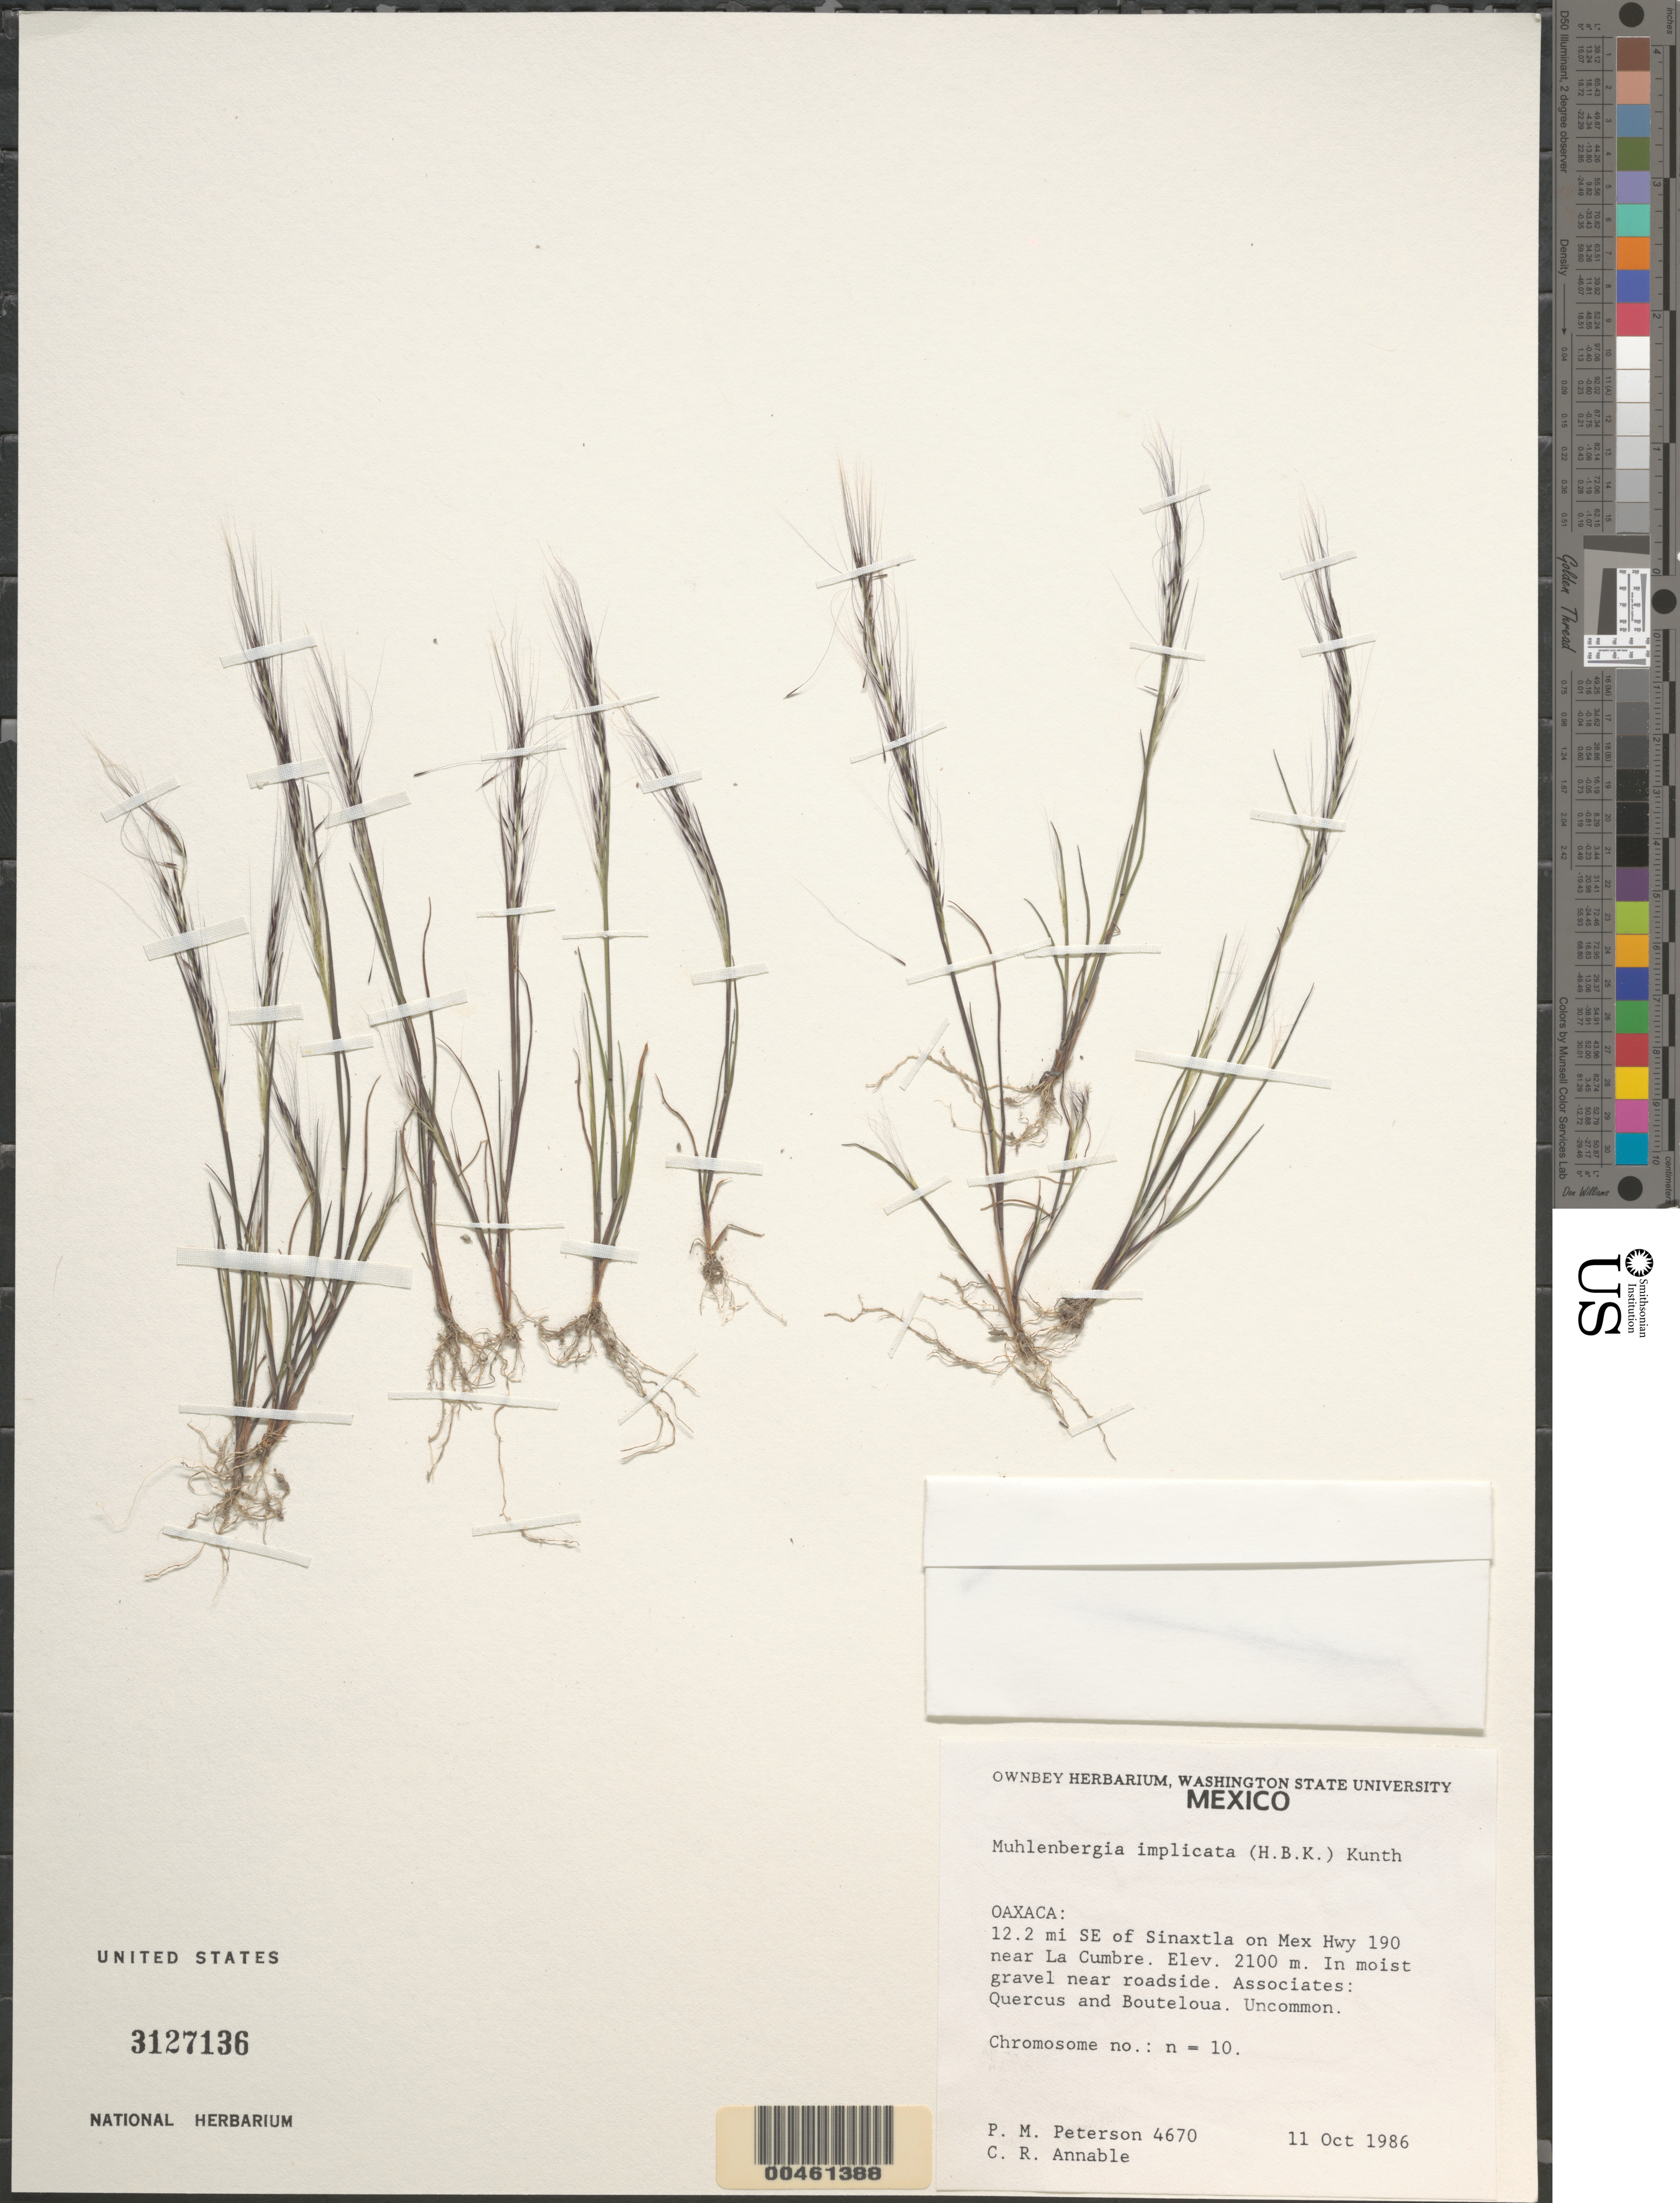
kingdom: Plantae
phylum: Tracheophyta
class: Liliopsida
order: Poales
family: Poaceae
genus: Muhlenbergia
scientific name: Muhlenbergia implicata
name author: (Kunth) Trin.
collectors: P. M. Peterson & C. R. Annable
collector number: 04670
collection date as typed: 11 Oct 1986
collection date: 1986-10-11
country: Mexico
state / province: Oaxaca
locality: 12.2 miles SE of Sinaxtla on Mex Hwy 190, near La Cumbre.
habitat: Moist gravel near roadside. Associated with Quercus and Bouteloua.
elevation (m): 2100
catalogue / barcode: US 3127136